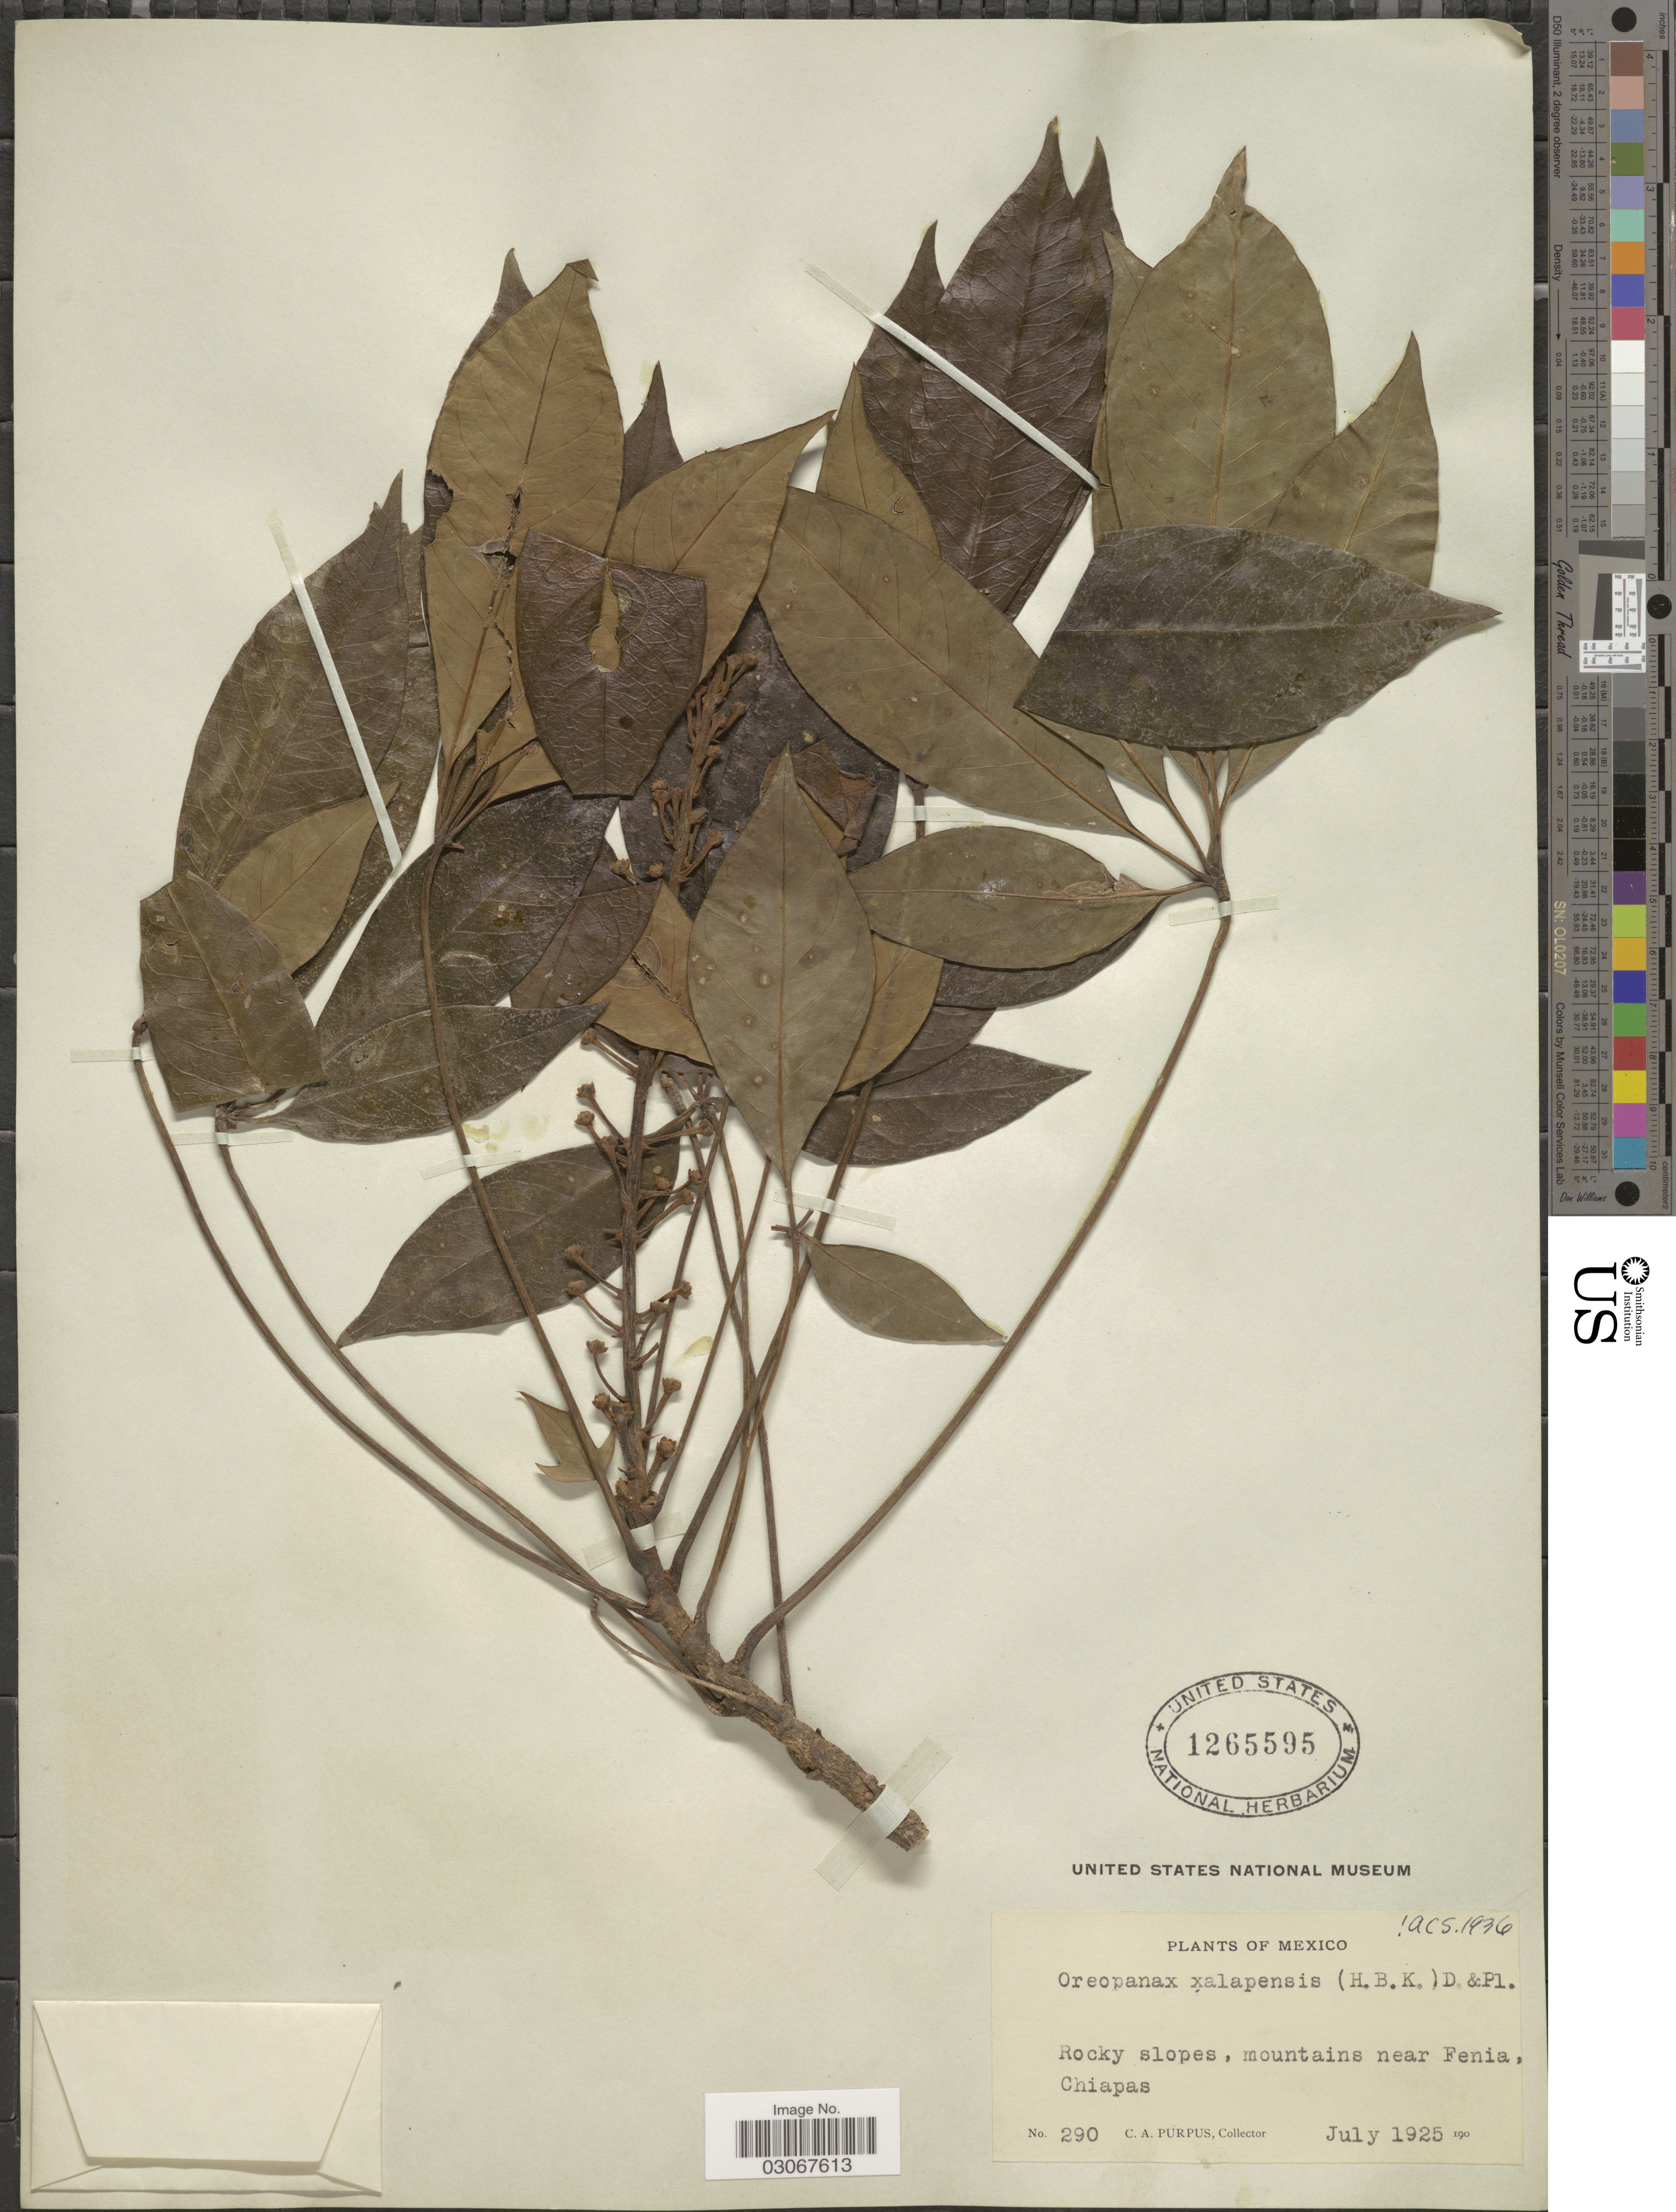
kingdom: Plantae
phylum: Tracheophyta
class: Magnoliopsida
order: Apiales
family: Araliaceae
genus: Oreopanax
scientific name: Oreopanax xalapensis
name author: (Kunth) Decne. & Planch.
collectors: C. A. Purpus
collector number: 290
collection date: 1925-07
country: Mexico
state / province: Chiapas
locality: Rocky slopes, mountains near Fenia.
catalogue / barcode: US 1265595